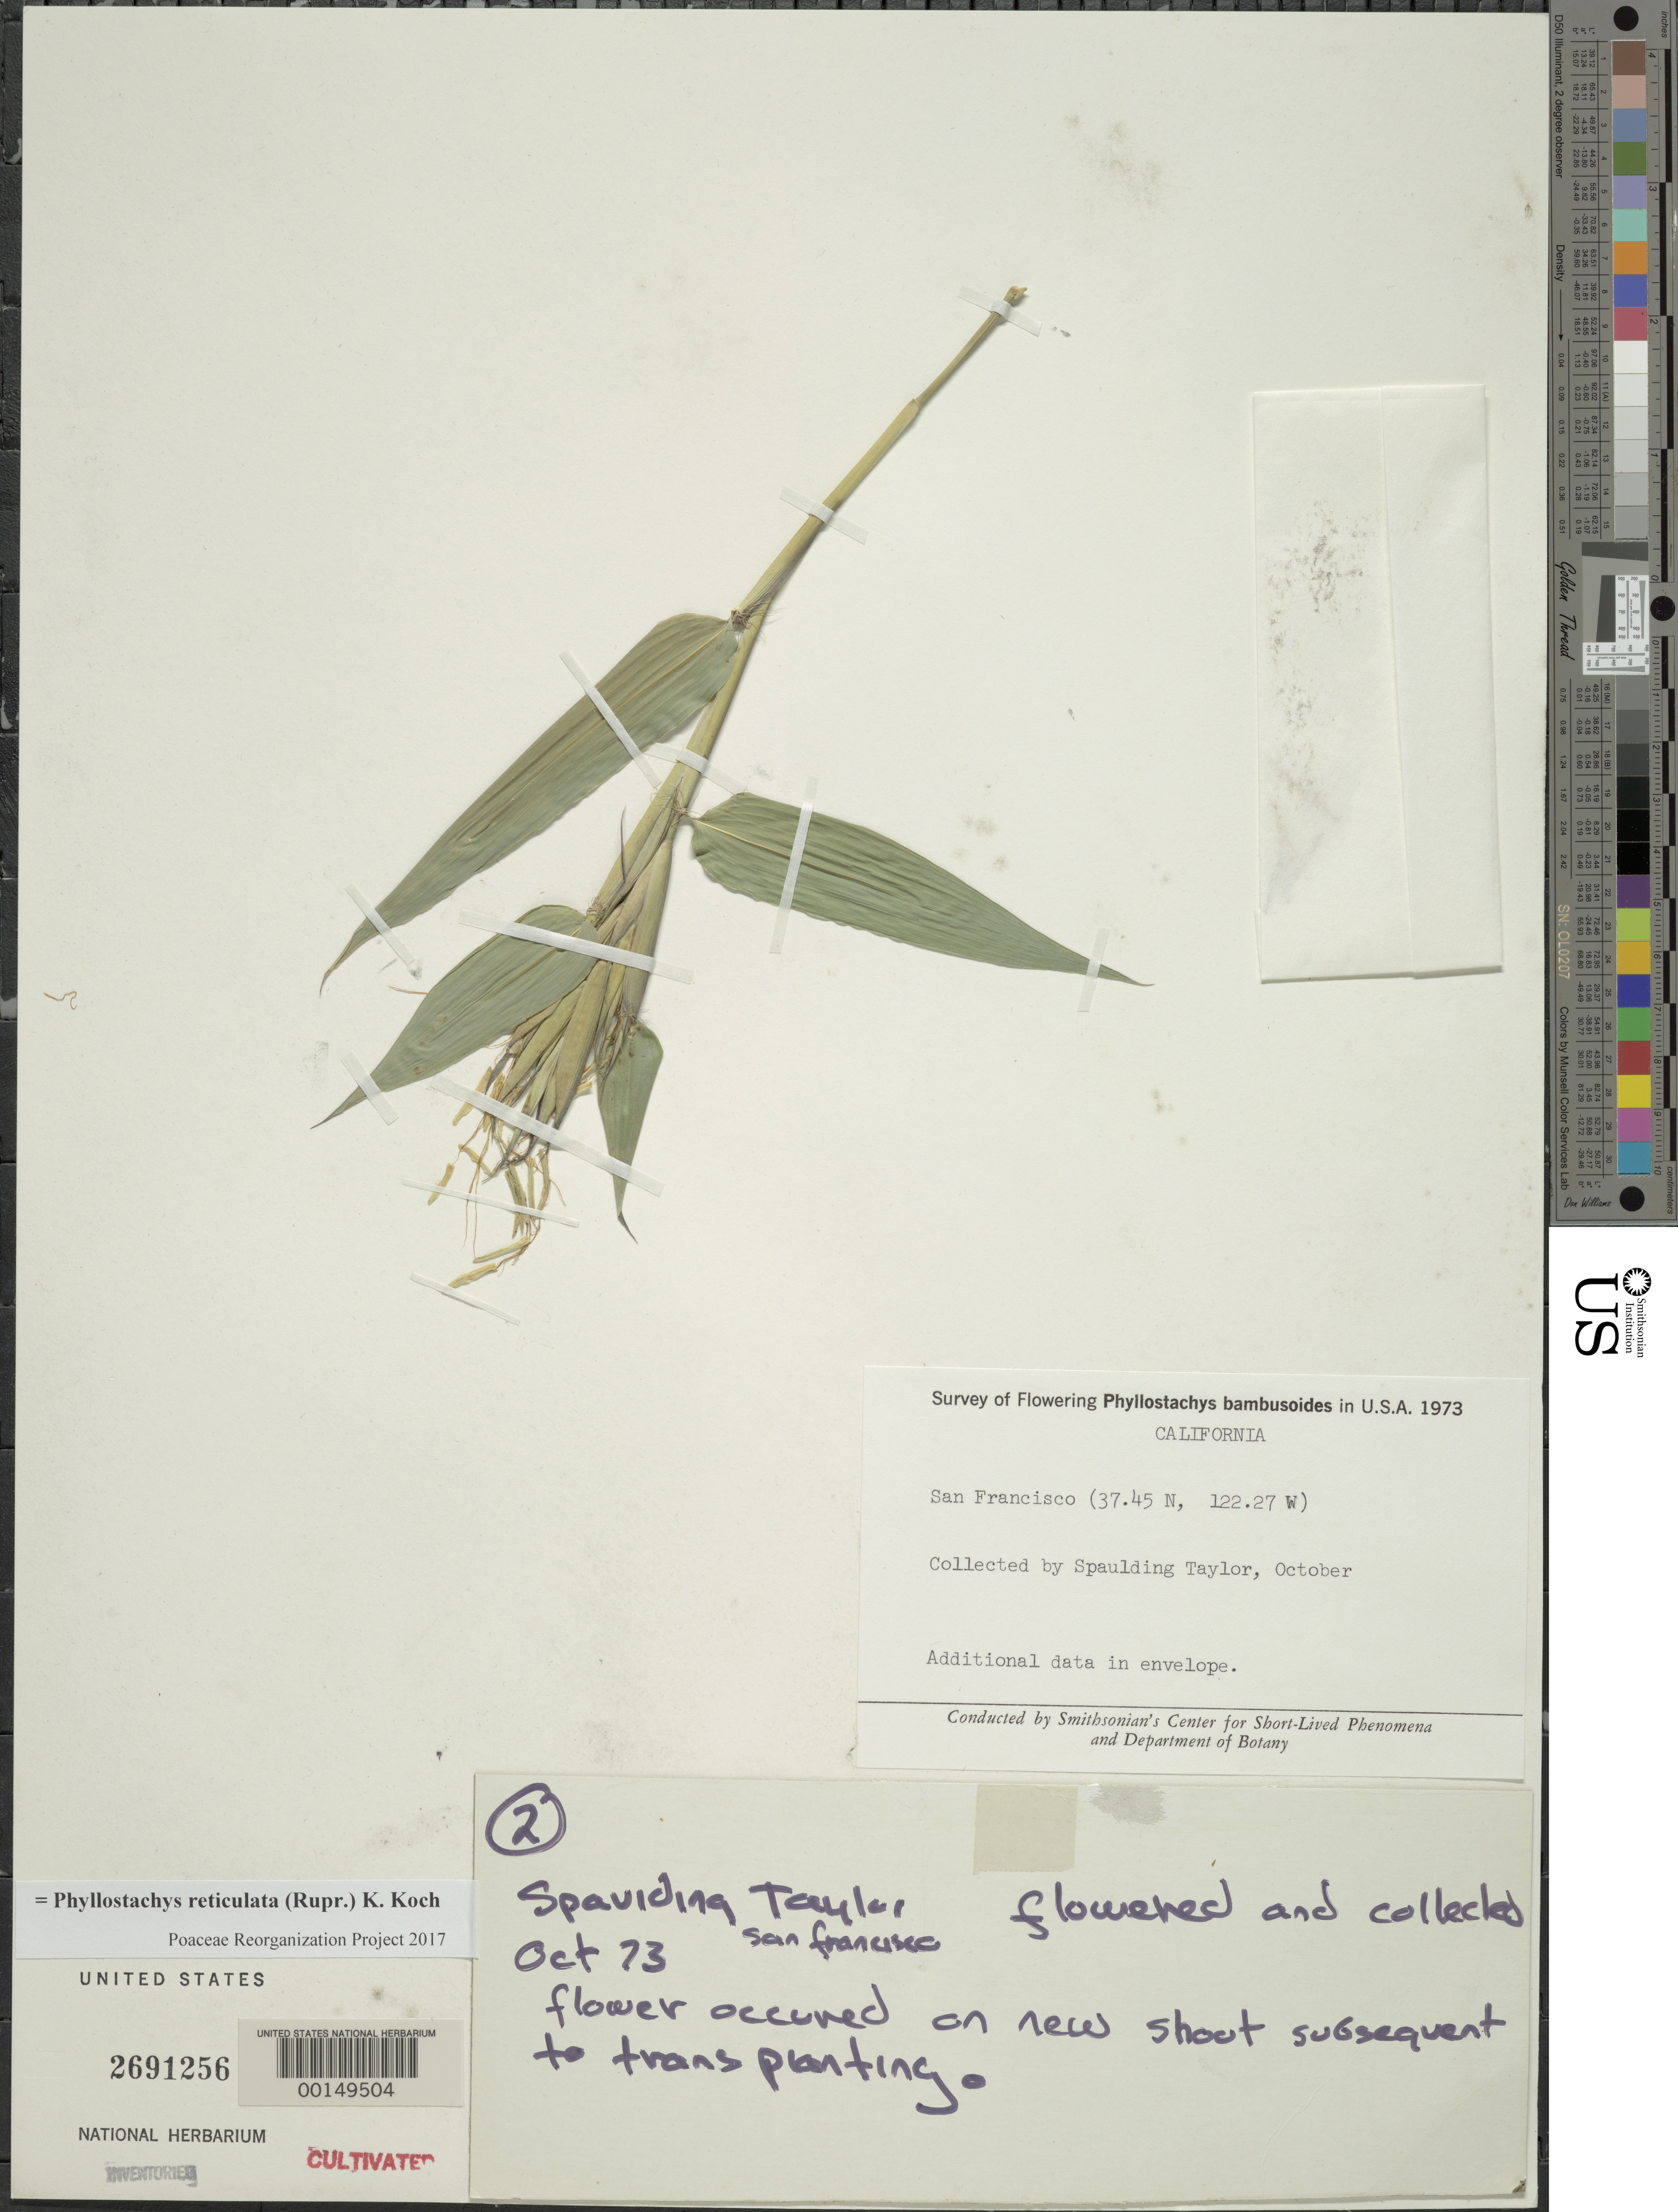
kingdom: Plantae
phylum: Tracheophyta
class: Liliopsida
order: Poales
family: Poaceae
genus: Phyllostachys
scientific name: Phyllostachys reticulata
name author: (Rupr.) K. Koch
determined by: Poaceae Reorganization Project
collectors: S. Taylor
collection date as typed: Oct 1973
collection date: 1973-10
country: United States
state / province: California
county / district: San Francisco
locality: San francisco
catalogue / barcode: US 2691256